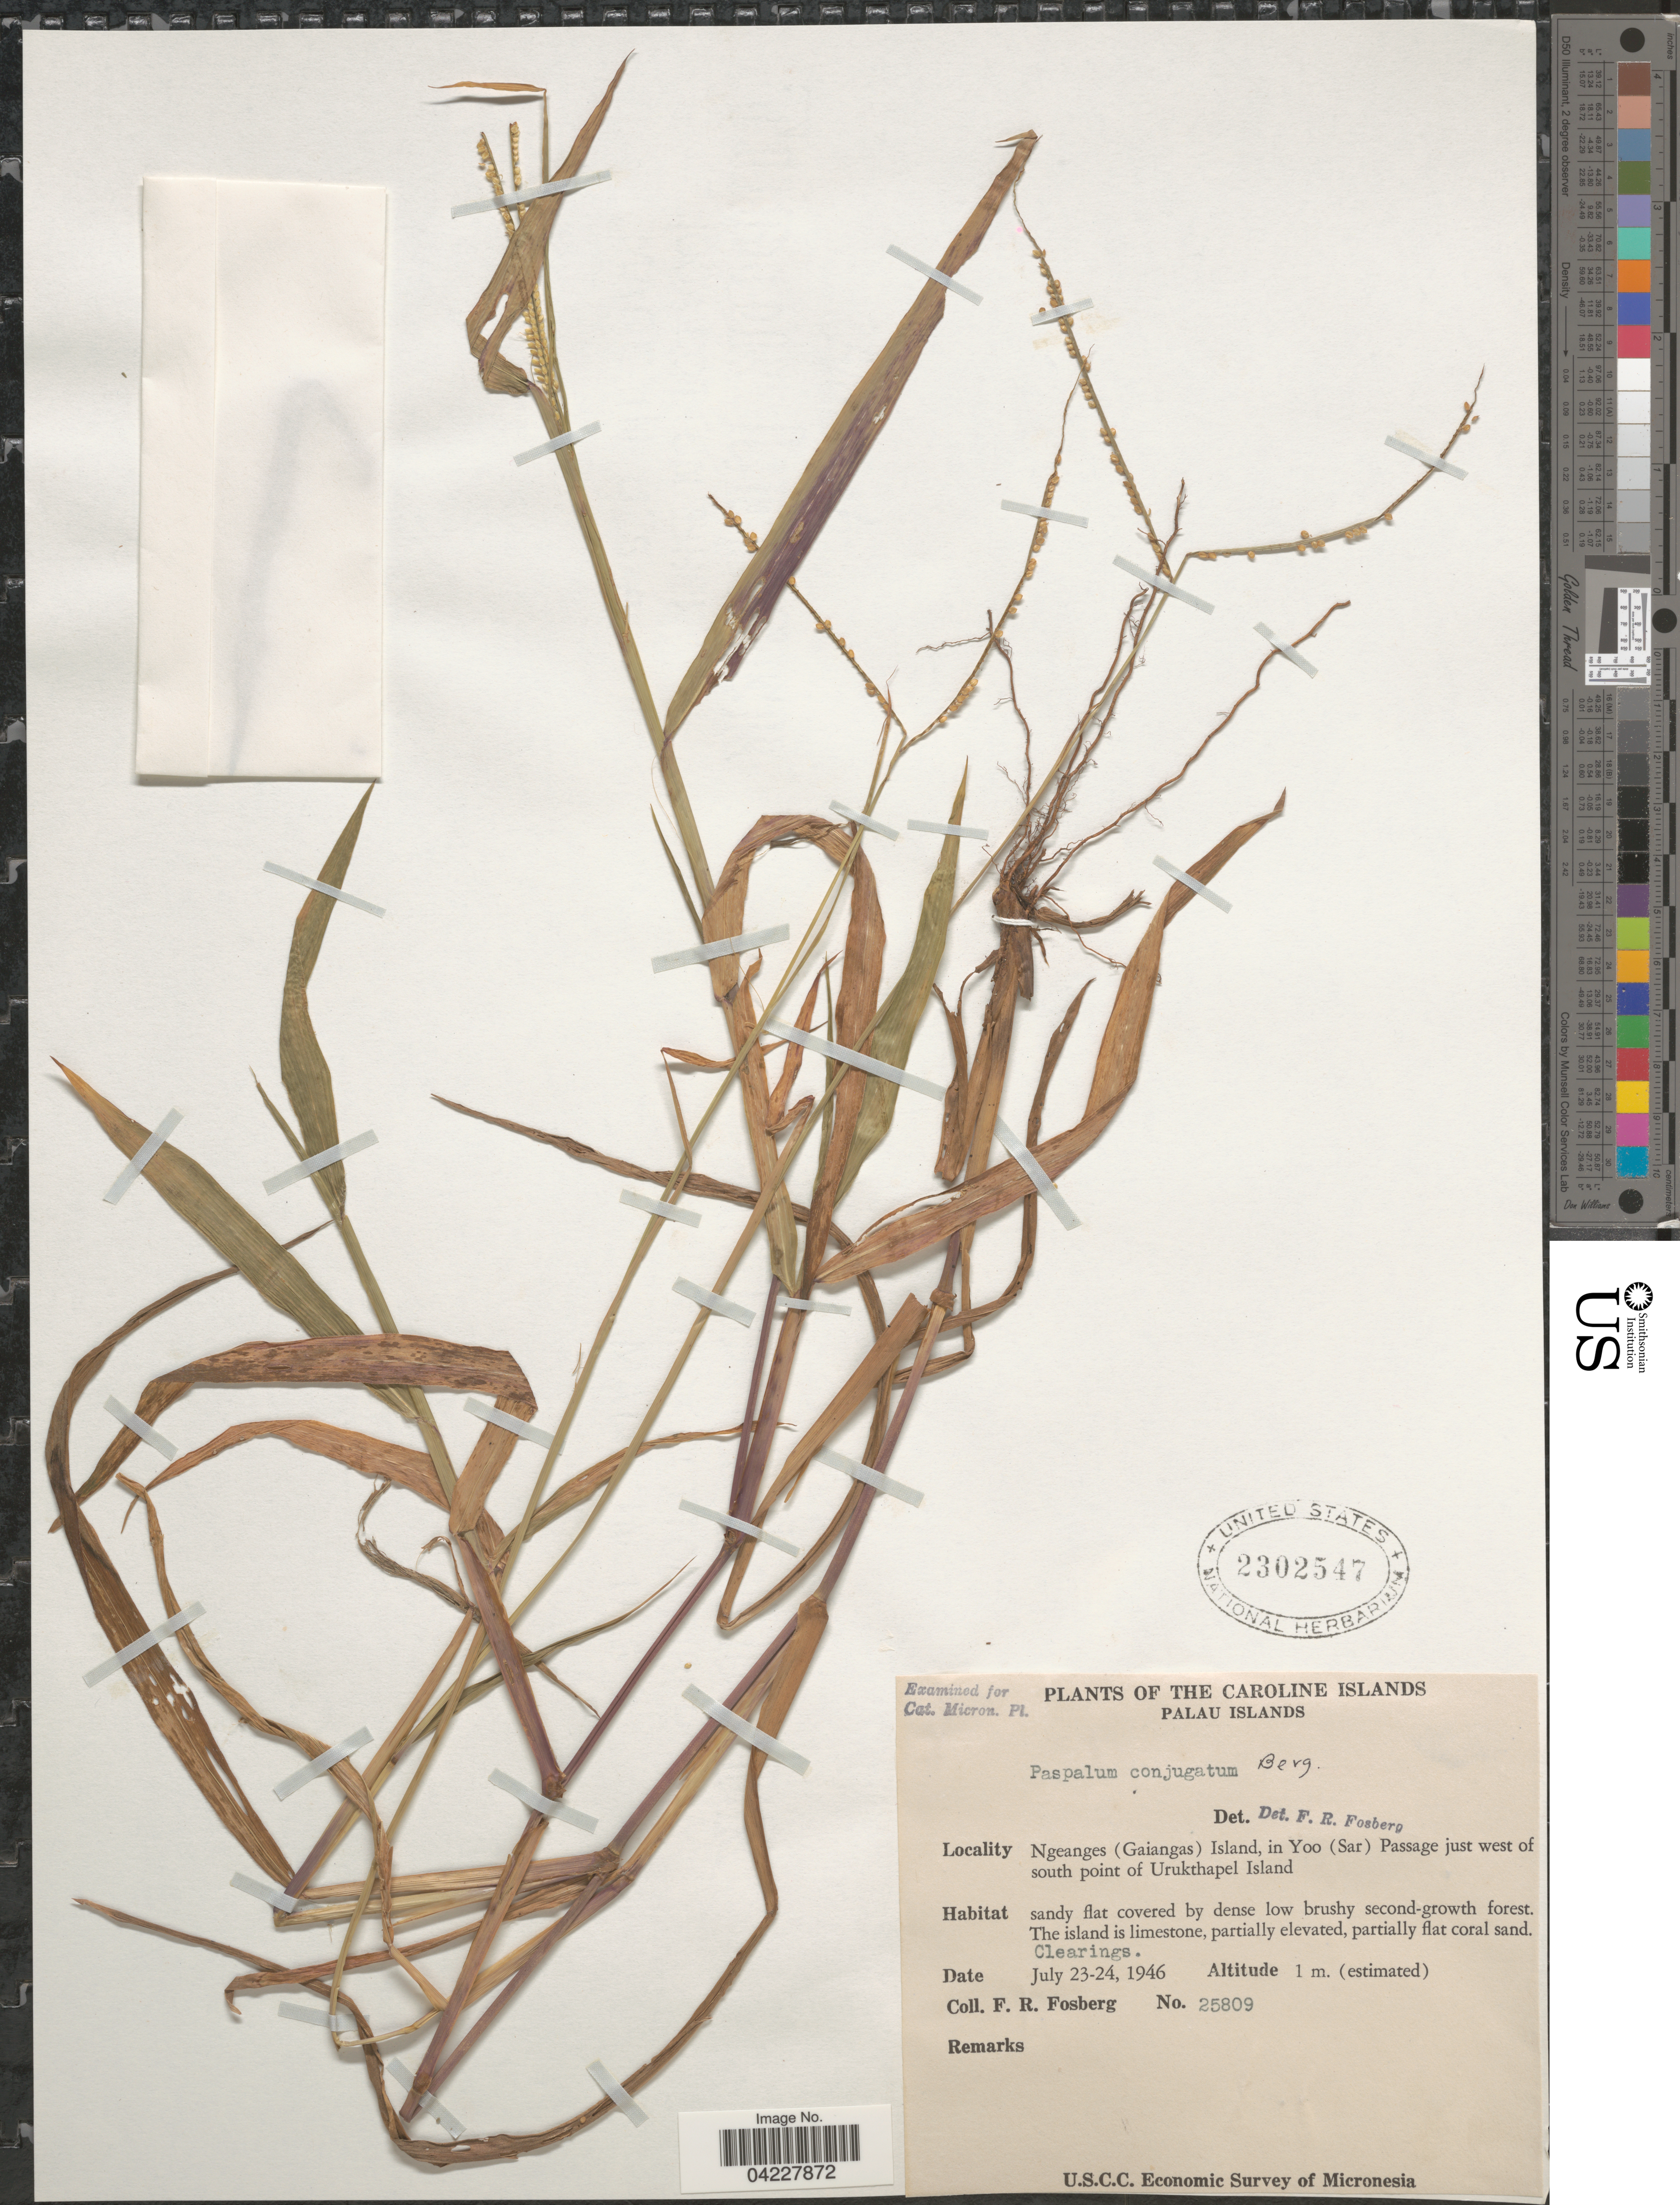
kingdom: Plantae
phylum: Tracheophyta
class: Liliopsida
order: Poales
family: Poaceae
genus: Paspalum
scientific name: Paspalum conjugatum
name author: P.J. Bergius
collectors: F. R. Fosberg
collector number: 25809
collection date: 1946-07-23/1946-07-24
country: Palau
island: Ngeanges (Gaiangas)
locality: The Caroline Islands. Palau Islands. Ngeanges (Gaiangas) Island, in Yoo (Sar) Passage just west of south point of Urukthapel Island. U.S.C.C. Economic Survey of Micronesia.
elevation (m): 1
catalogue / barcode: US 2302547